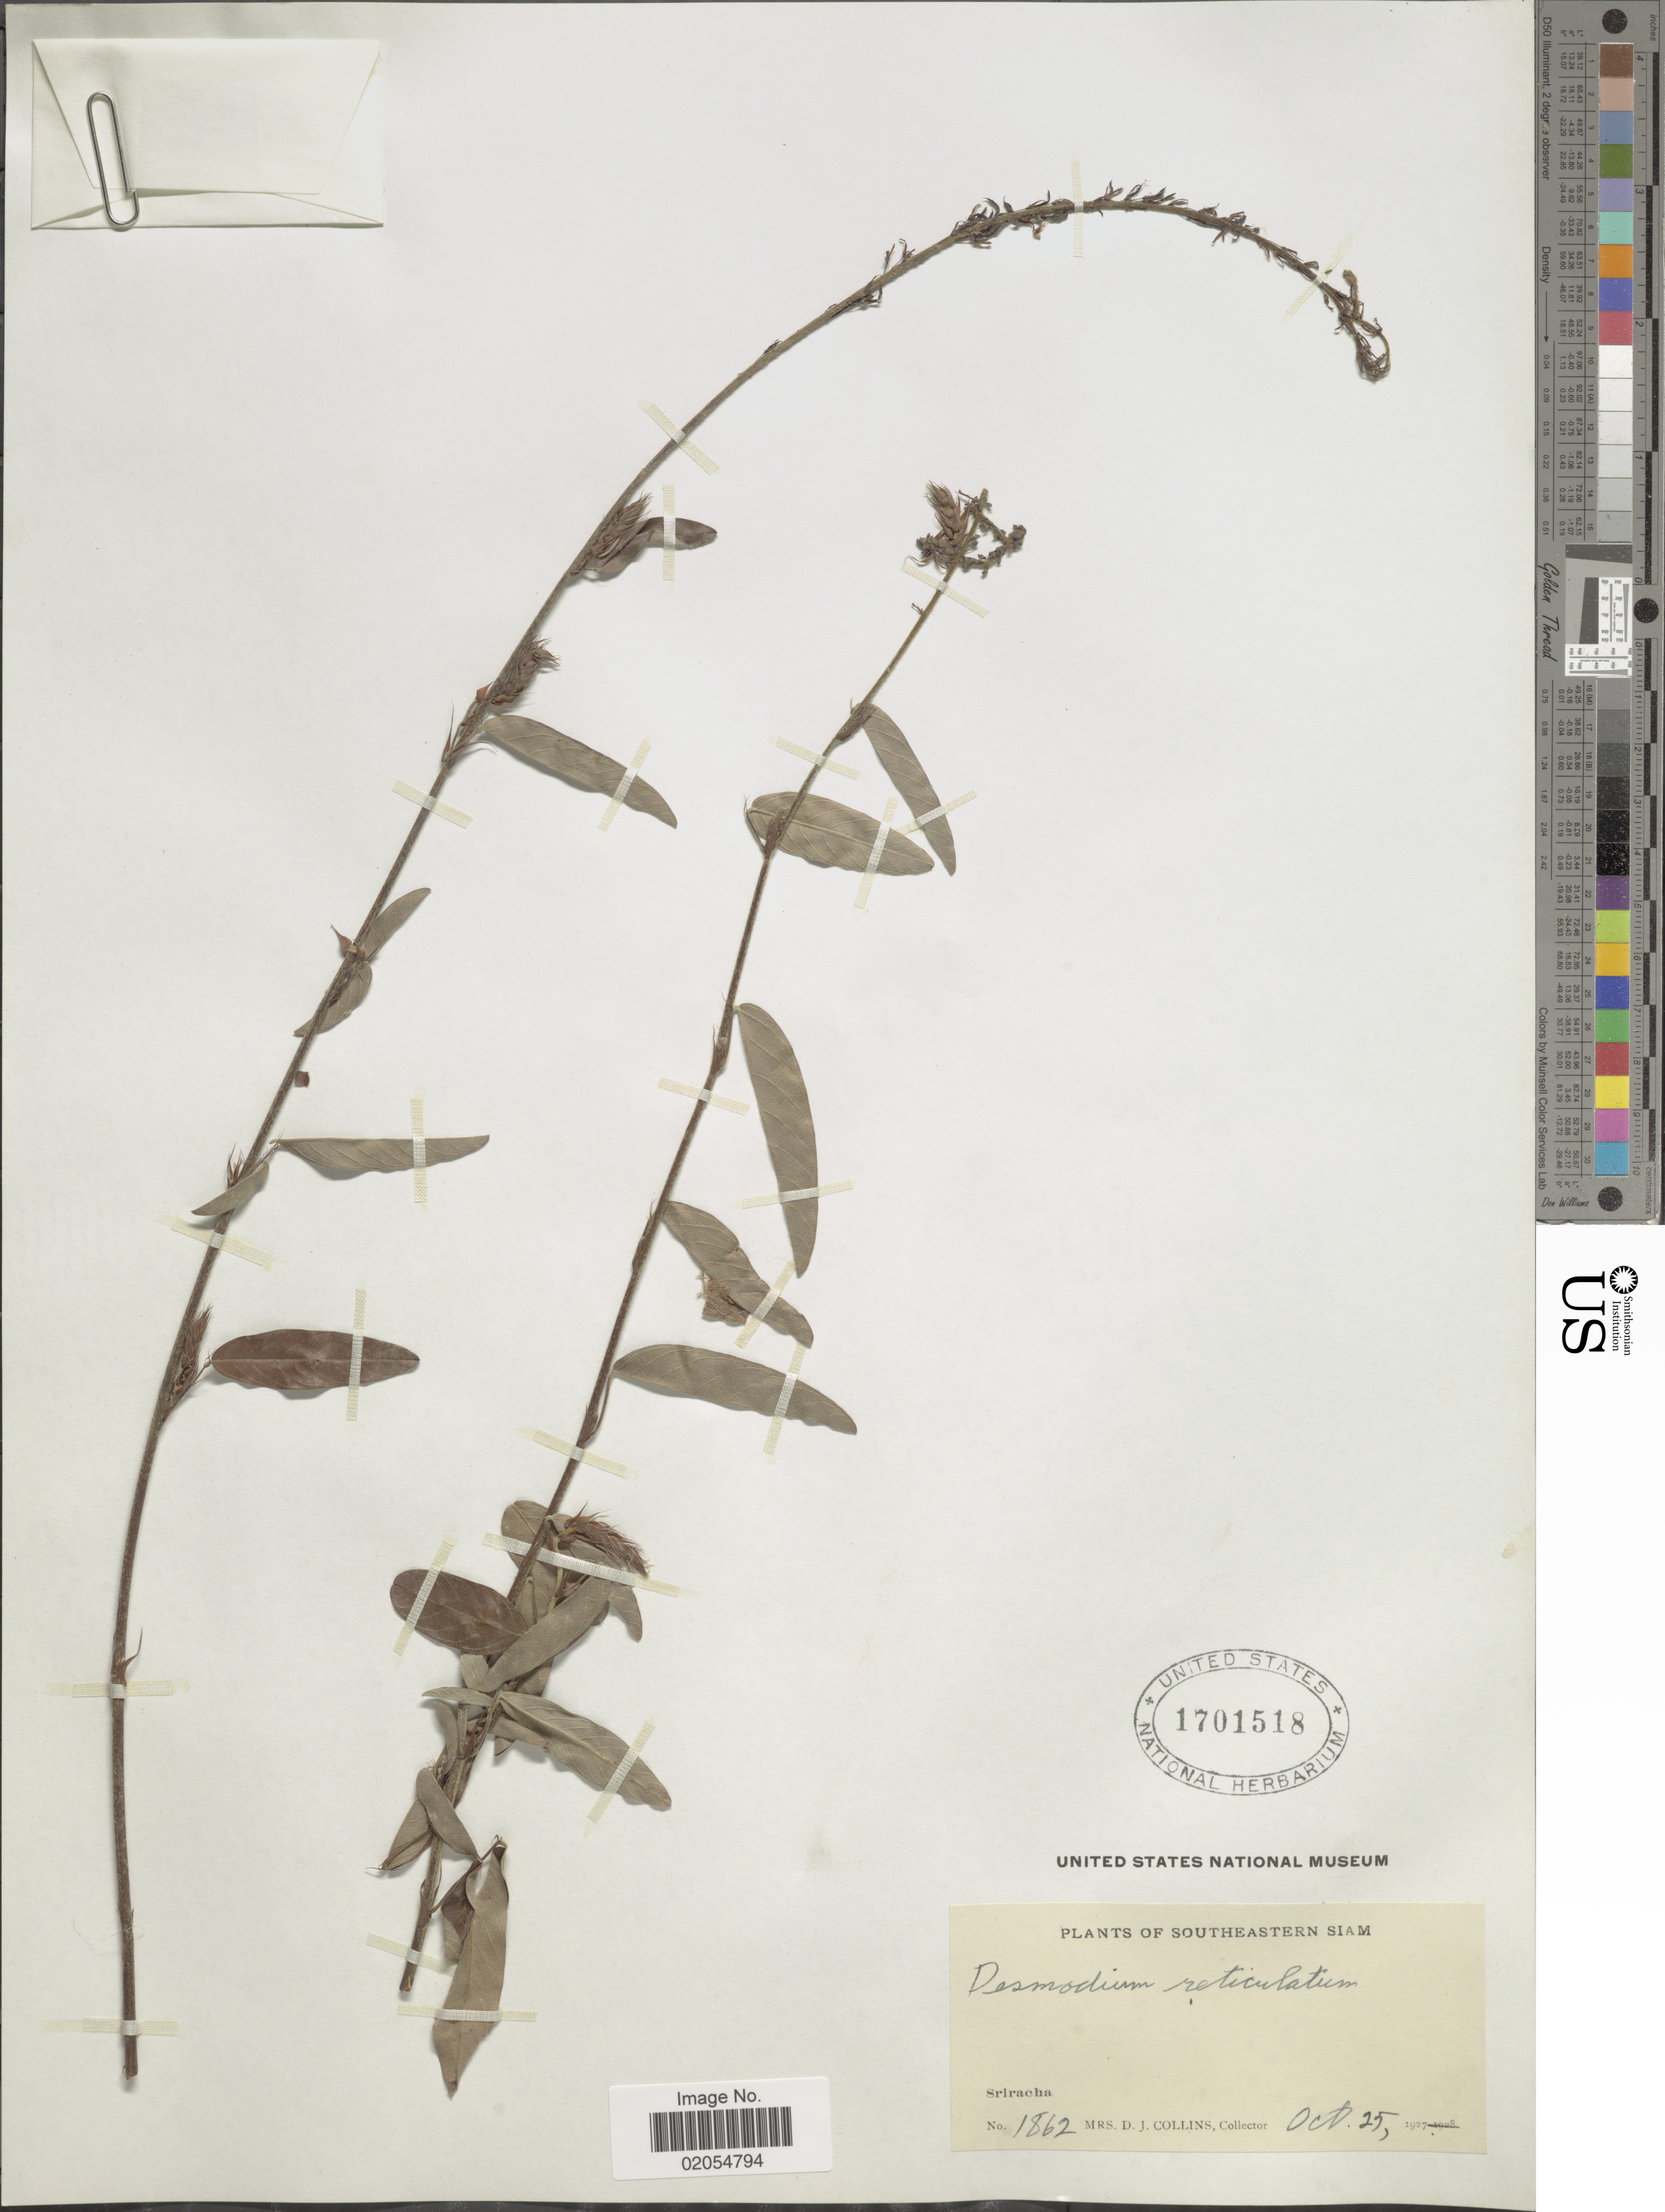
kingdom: Plantae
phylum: Tracheophyta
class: Magnoliopsida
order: Fabales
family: Fabaceae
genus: Grona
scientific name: Grona reticulata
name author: (Champ. ex Benth.) H. Ohashi & K. Ohashi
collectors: Mrs. D. J. Collins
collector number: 1862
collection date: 1927-10-25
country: Thailand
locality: Southeastern Siam, Sriracha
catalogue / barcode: US 1701518